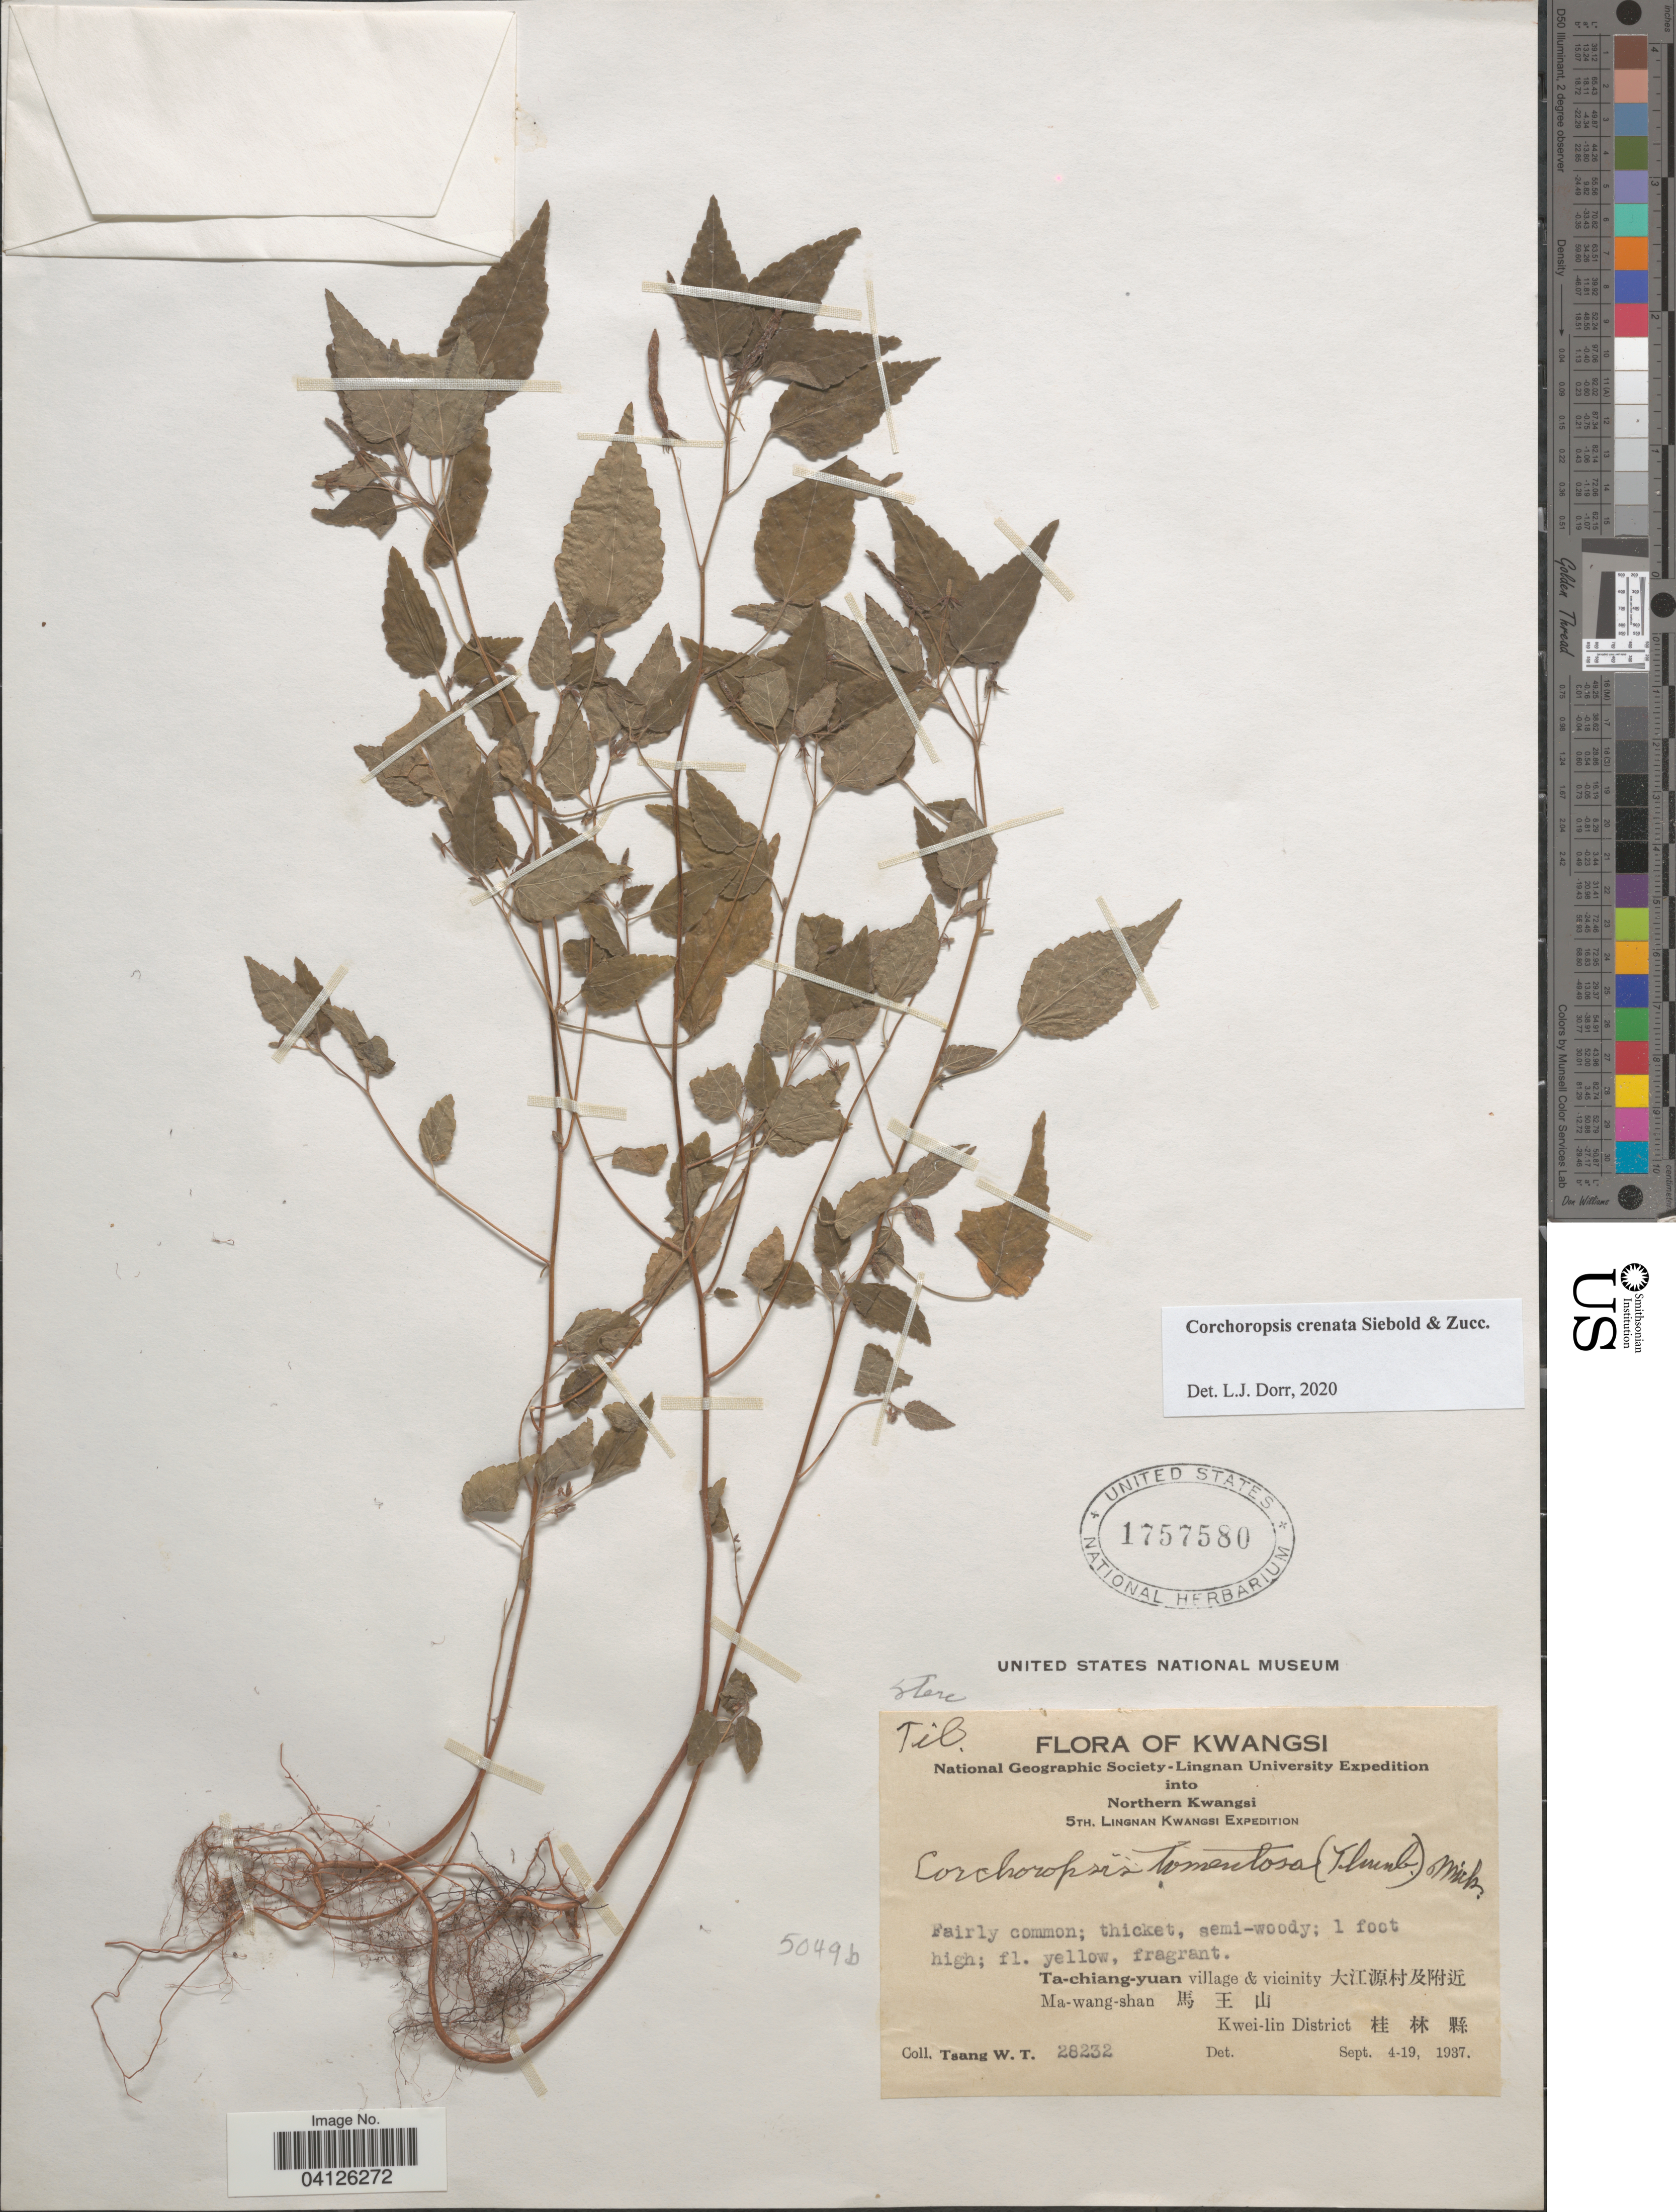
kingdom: Plantae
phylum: Tracheophyta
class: Magnoliopsida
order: Malvales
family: Malvaceae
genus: Corchoropsis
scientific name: Corchoropsis crenata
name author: Siebold & Zucc.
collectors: W. T. Tsang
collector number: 28232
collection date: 1937-09-04/1937-09-19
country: China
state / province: Guangxi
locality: Kwangsi. National Geographic Society-Lingnan University Expedition into Northern Kwangsi. 5th. Lingnan Kwangsi Expedition. Ta-chiang-yuan village & vicinity X. Ma-wang-shan X. Kwei-lin District X.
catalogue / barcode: US 1757580